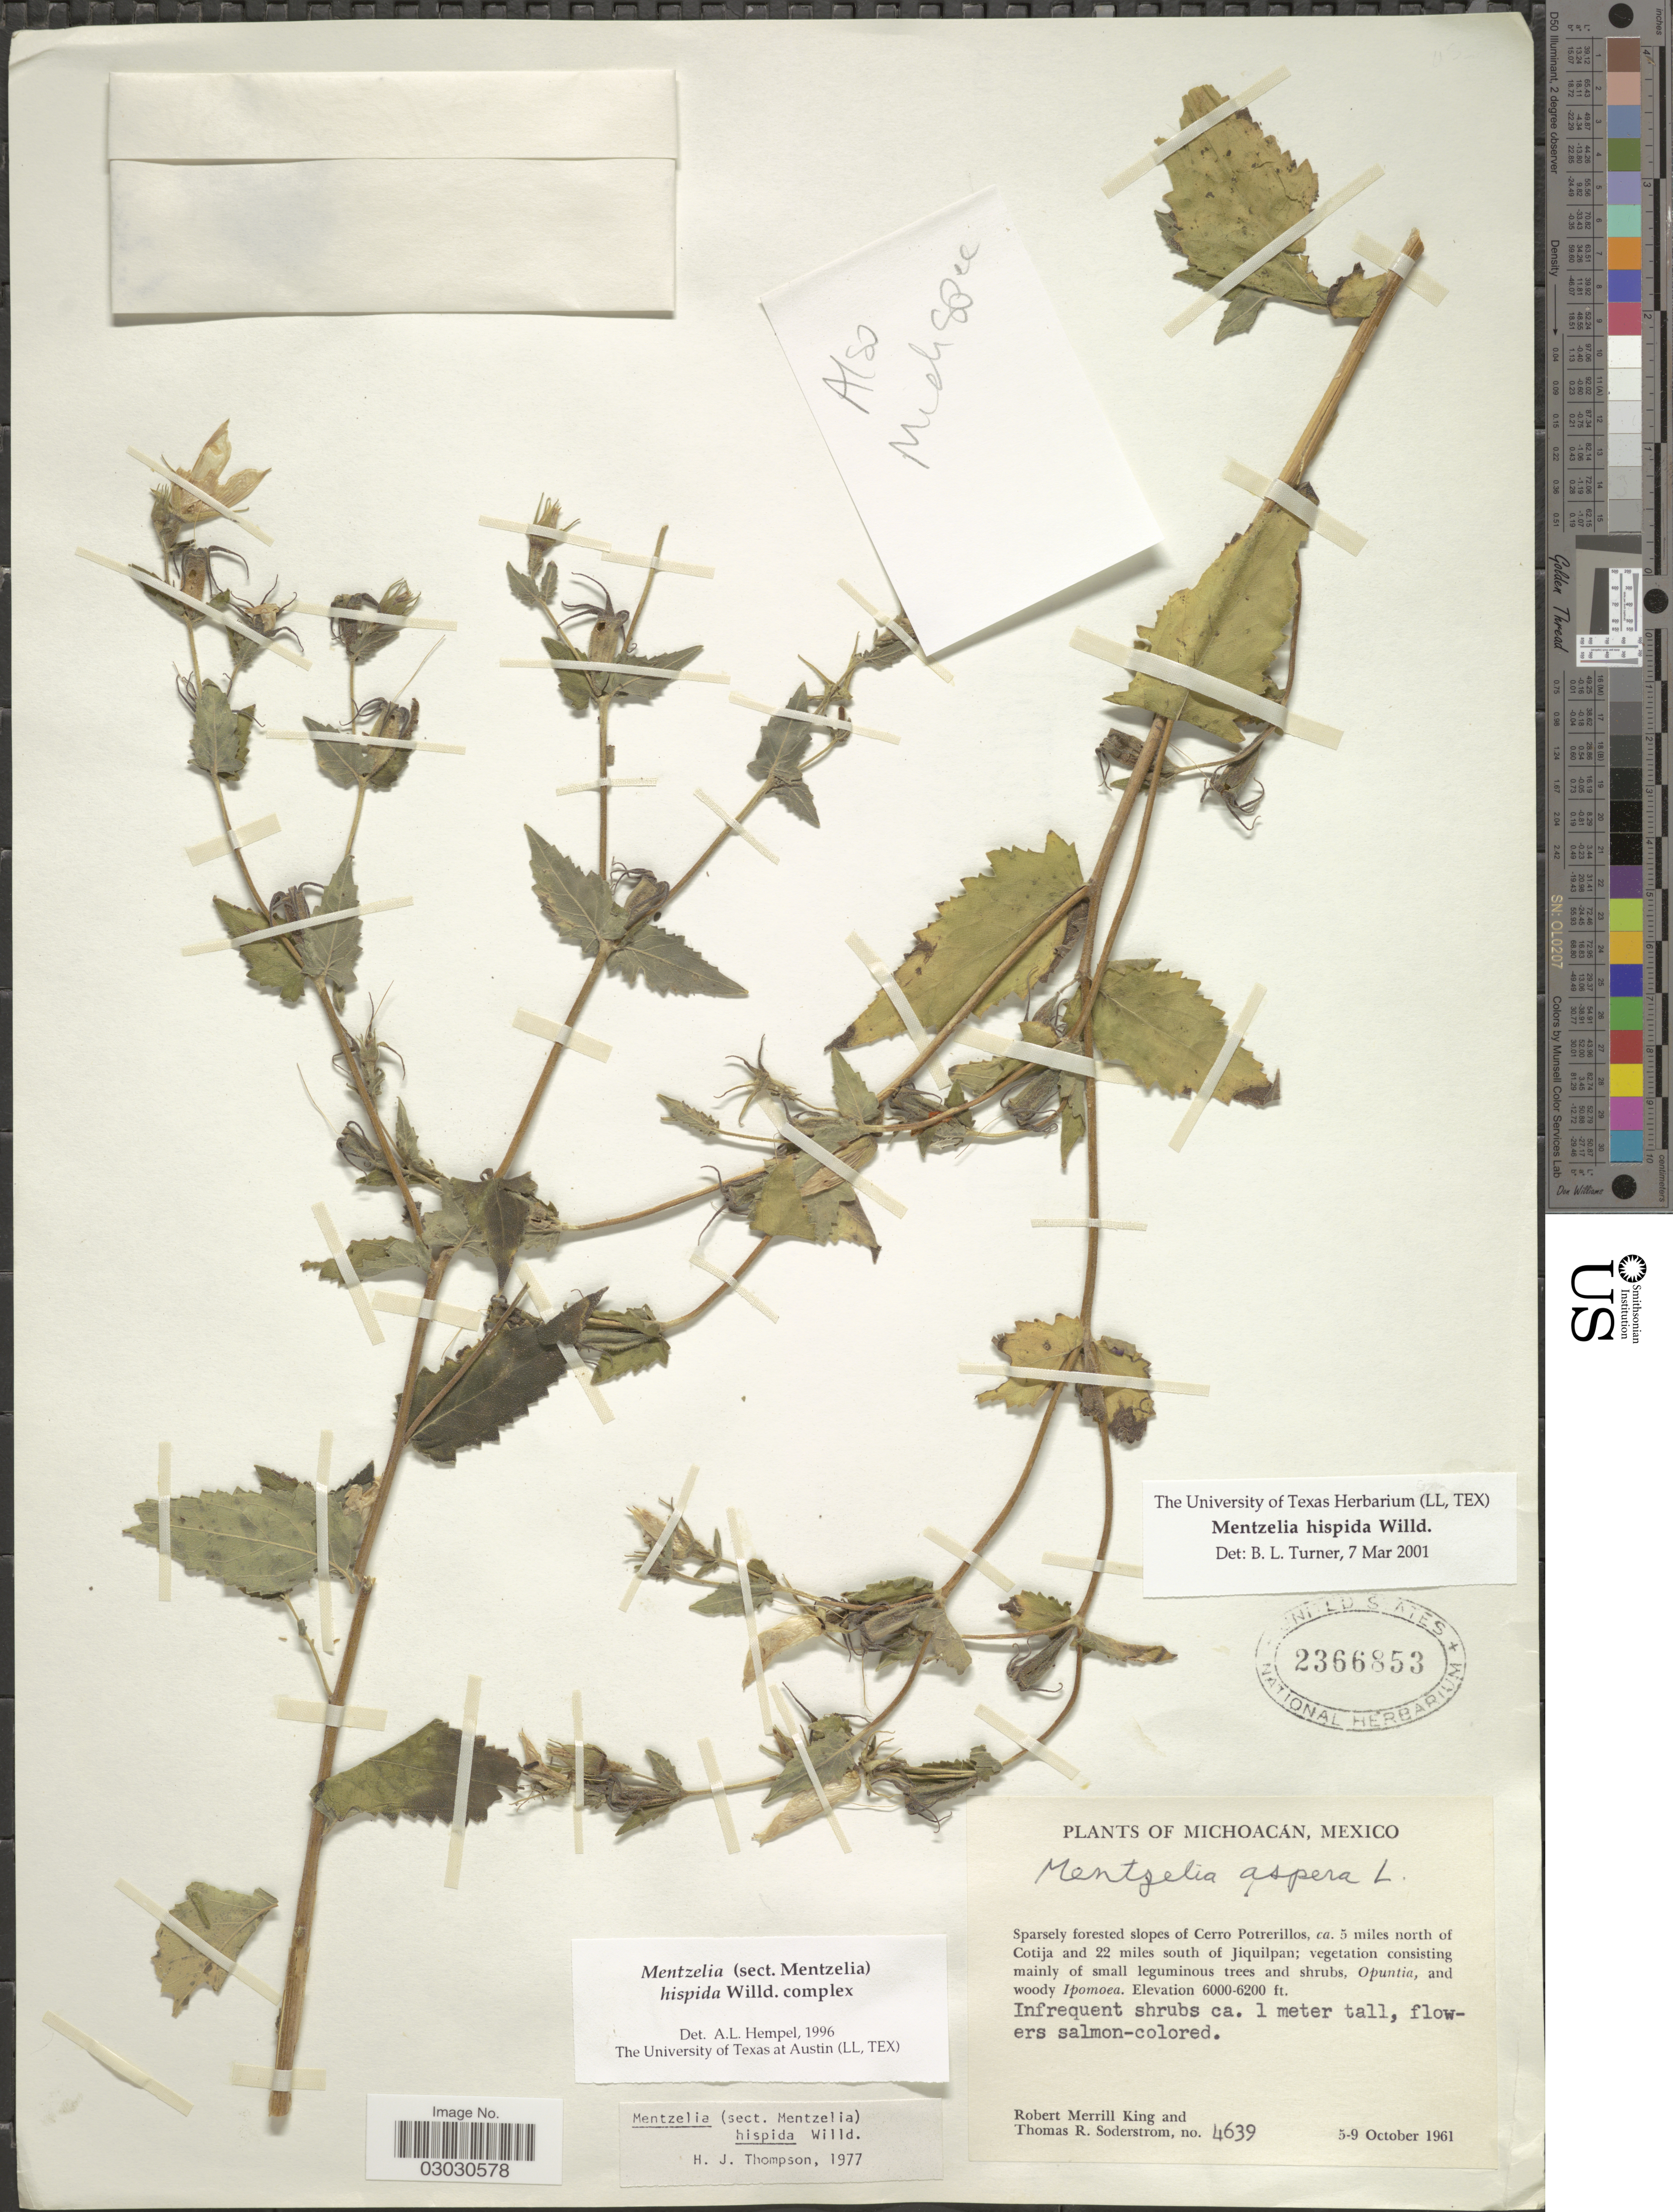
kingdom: Plantae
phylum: Tracheophyta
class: Magnoliopsida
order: Cornales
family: Loasaceae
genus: Mentzelia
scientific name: Mentzelia hispida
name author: Willd.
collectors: R. M. King & T. R. Soderstrom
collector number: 4639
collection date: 1961-10-05/1961-10-09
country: Mexico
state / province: Michoacán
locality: Sparsely forested slopes of Cerro Potrerillos, ca. 5 miles north of Cotija and 22 miles south of Jiquilpan.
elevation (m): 1829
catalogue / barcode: US 2366853